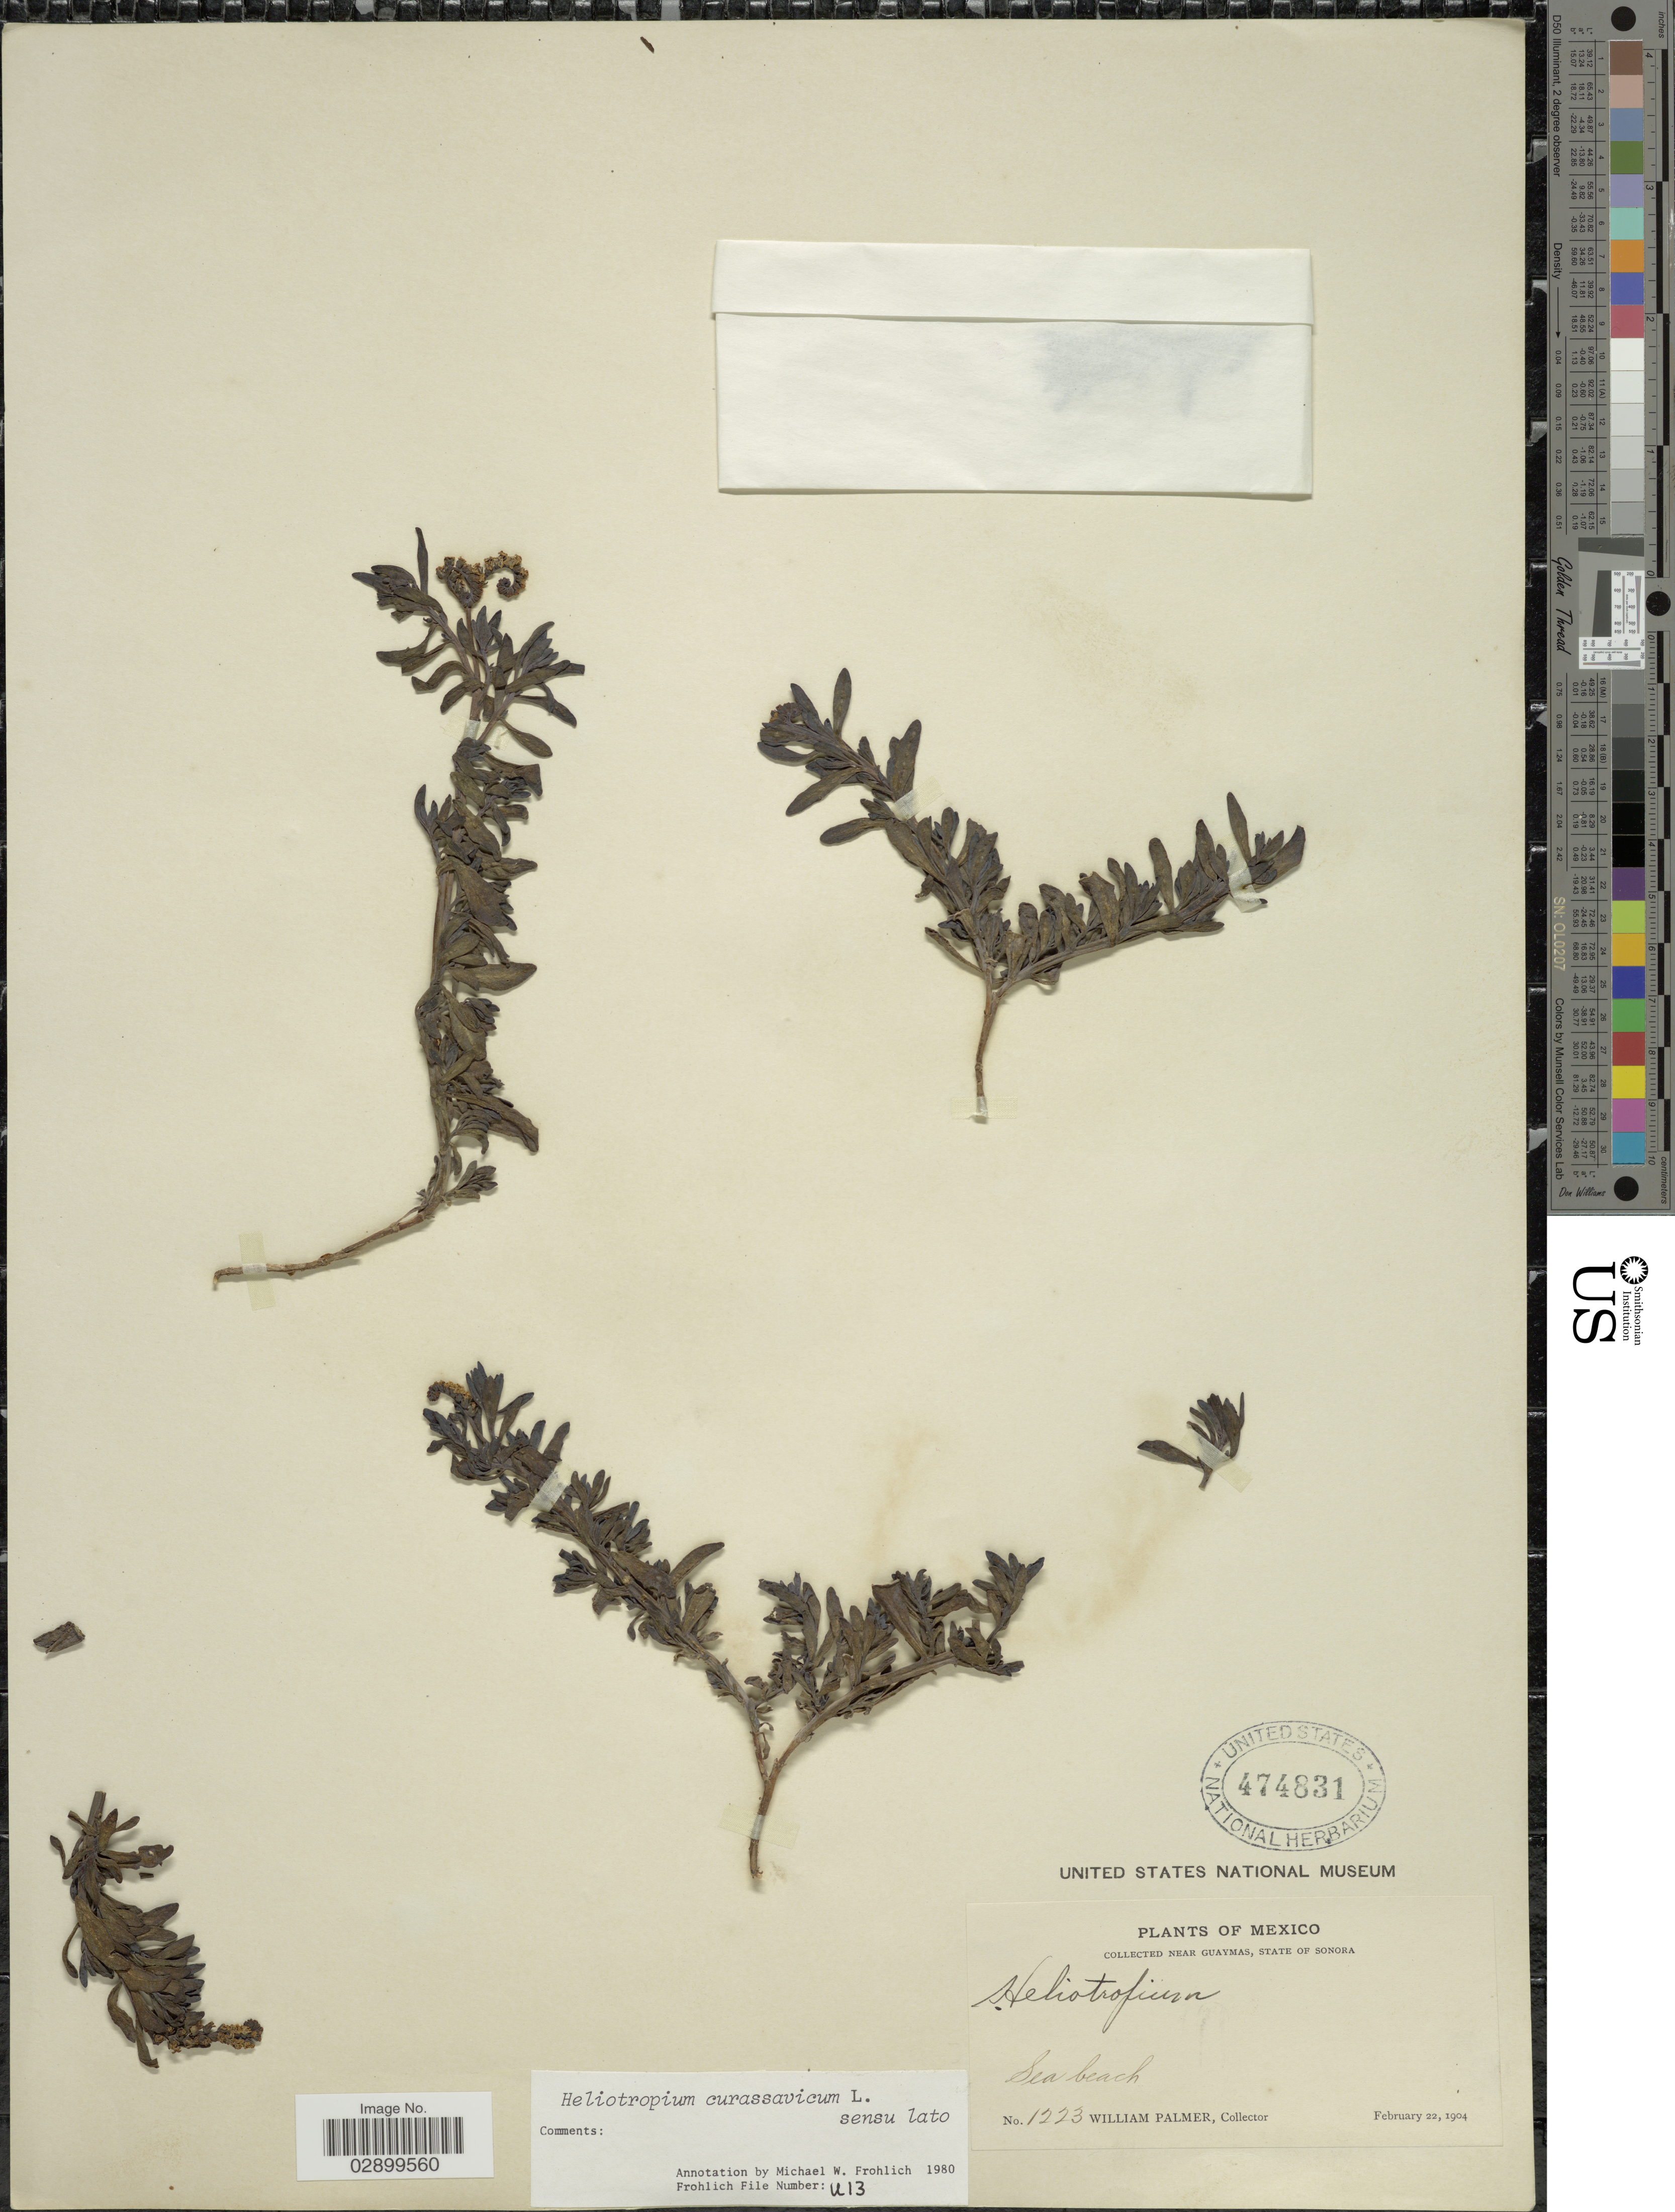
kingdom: Plantae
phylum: Tracheophyta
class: Magnoliopsida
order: Boraginales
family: Heliotropiaceae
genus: Heliotropium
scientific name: Heliotropium curassavicum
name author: L.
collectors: W. Palmer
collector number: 1223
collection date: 1904-02-22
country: Mexico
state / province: Sonora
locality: Near Guaymas, Sea beach.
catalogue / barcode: US 474831